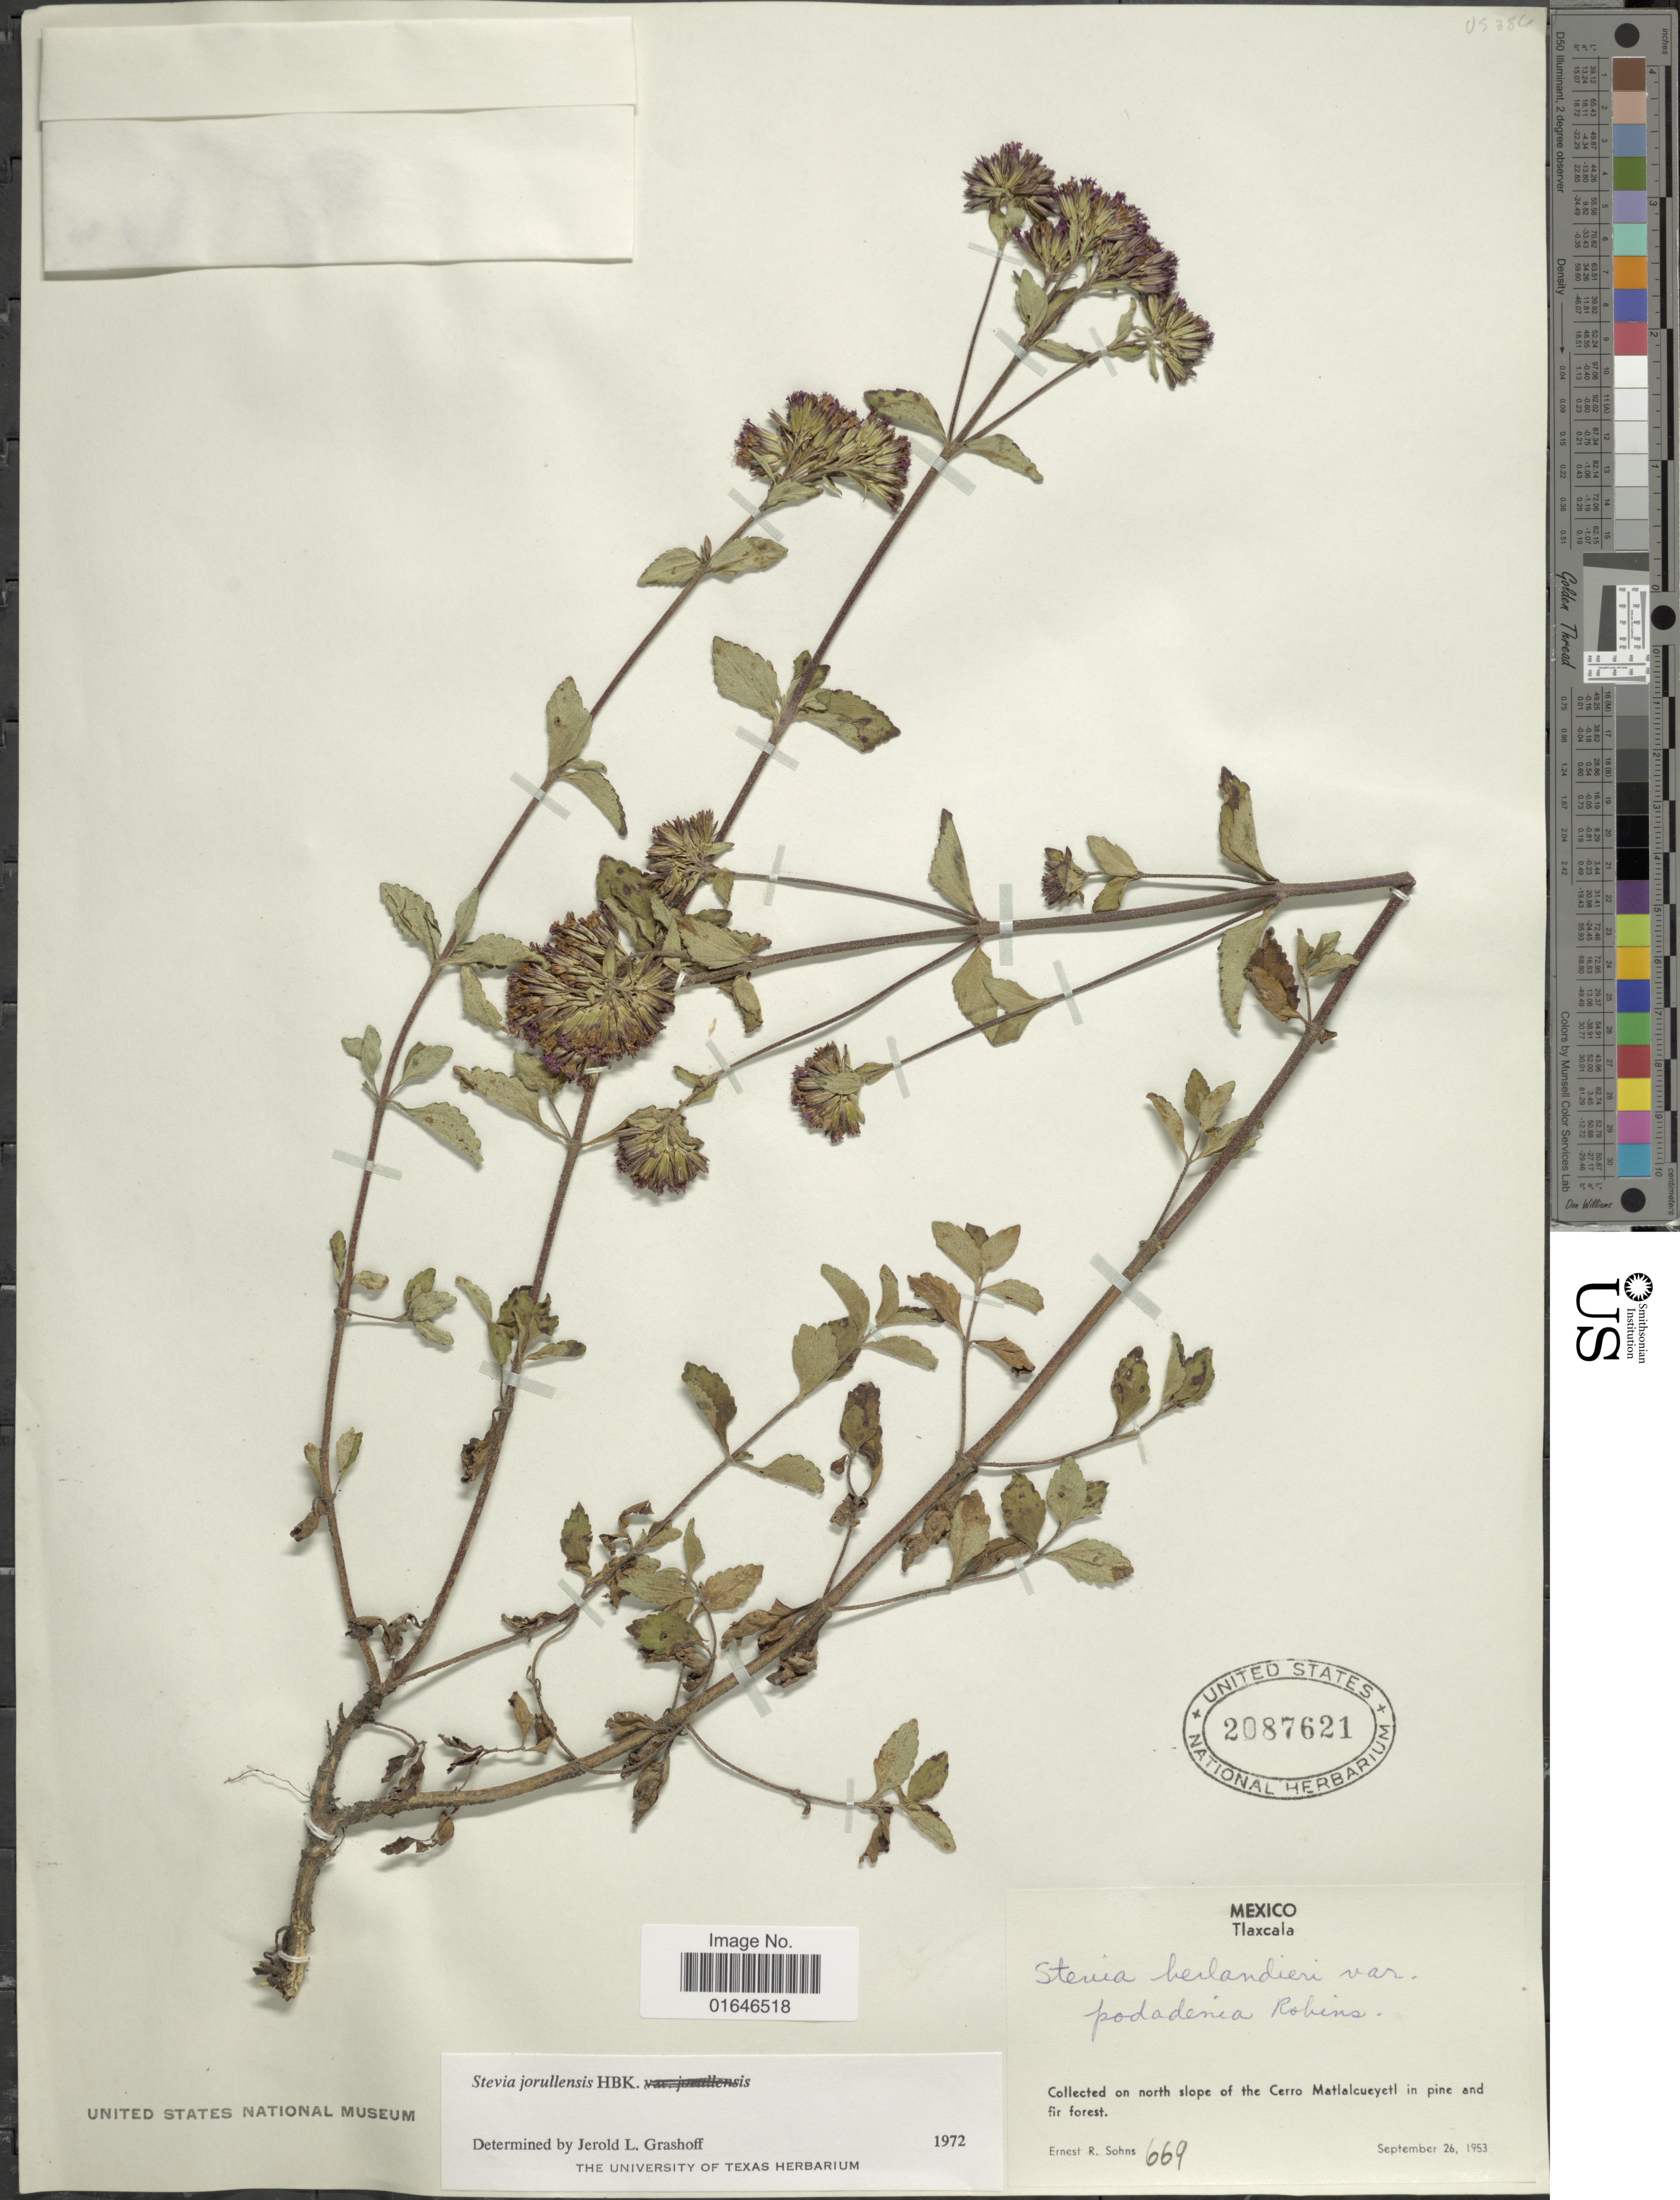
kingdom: Plantae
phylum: Tracheophyta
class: Magnoliopsida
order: Asterales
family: Asteraceae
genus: Stevia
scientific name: Stevia jorullensis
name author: Kunth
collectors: E. R. Sohns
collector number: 669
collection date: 1953-09-26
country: Mexico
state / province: Tlaxcala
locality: On north slope of the Cerro Matlalcueyetl in pine and fir forest.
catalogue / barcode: US 2087621